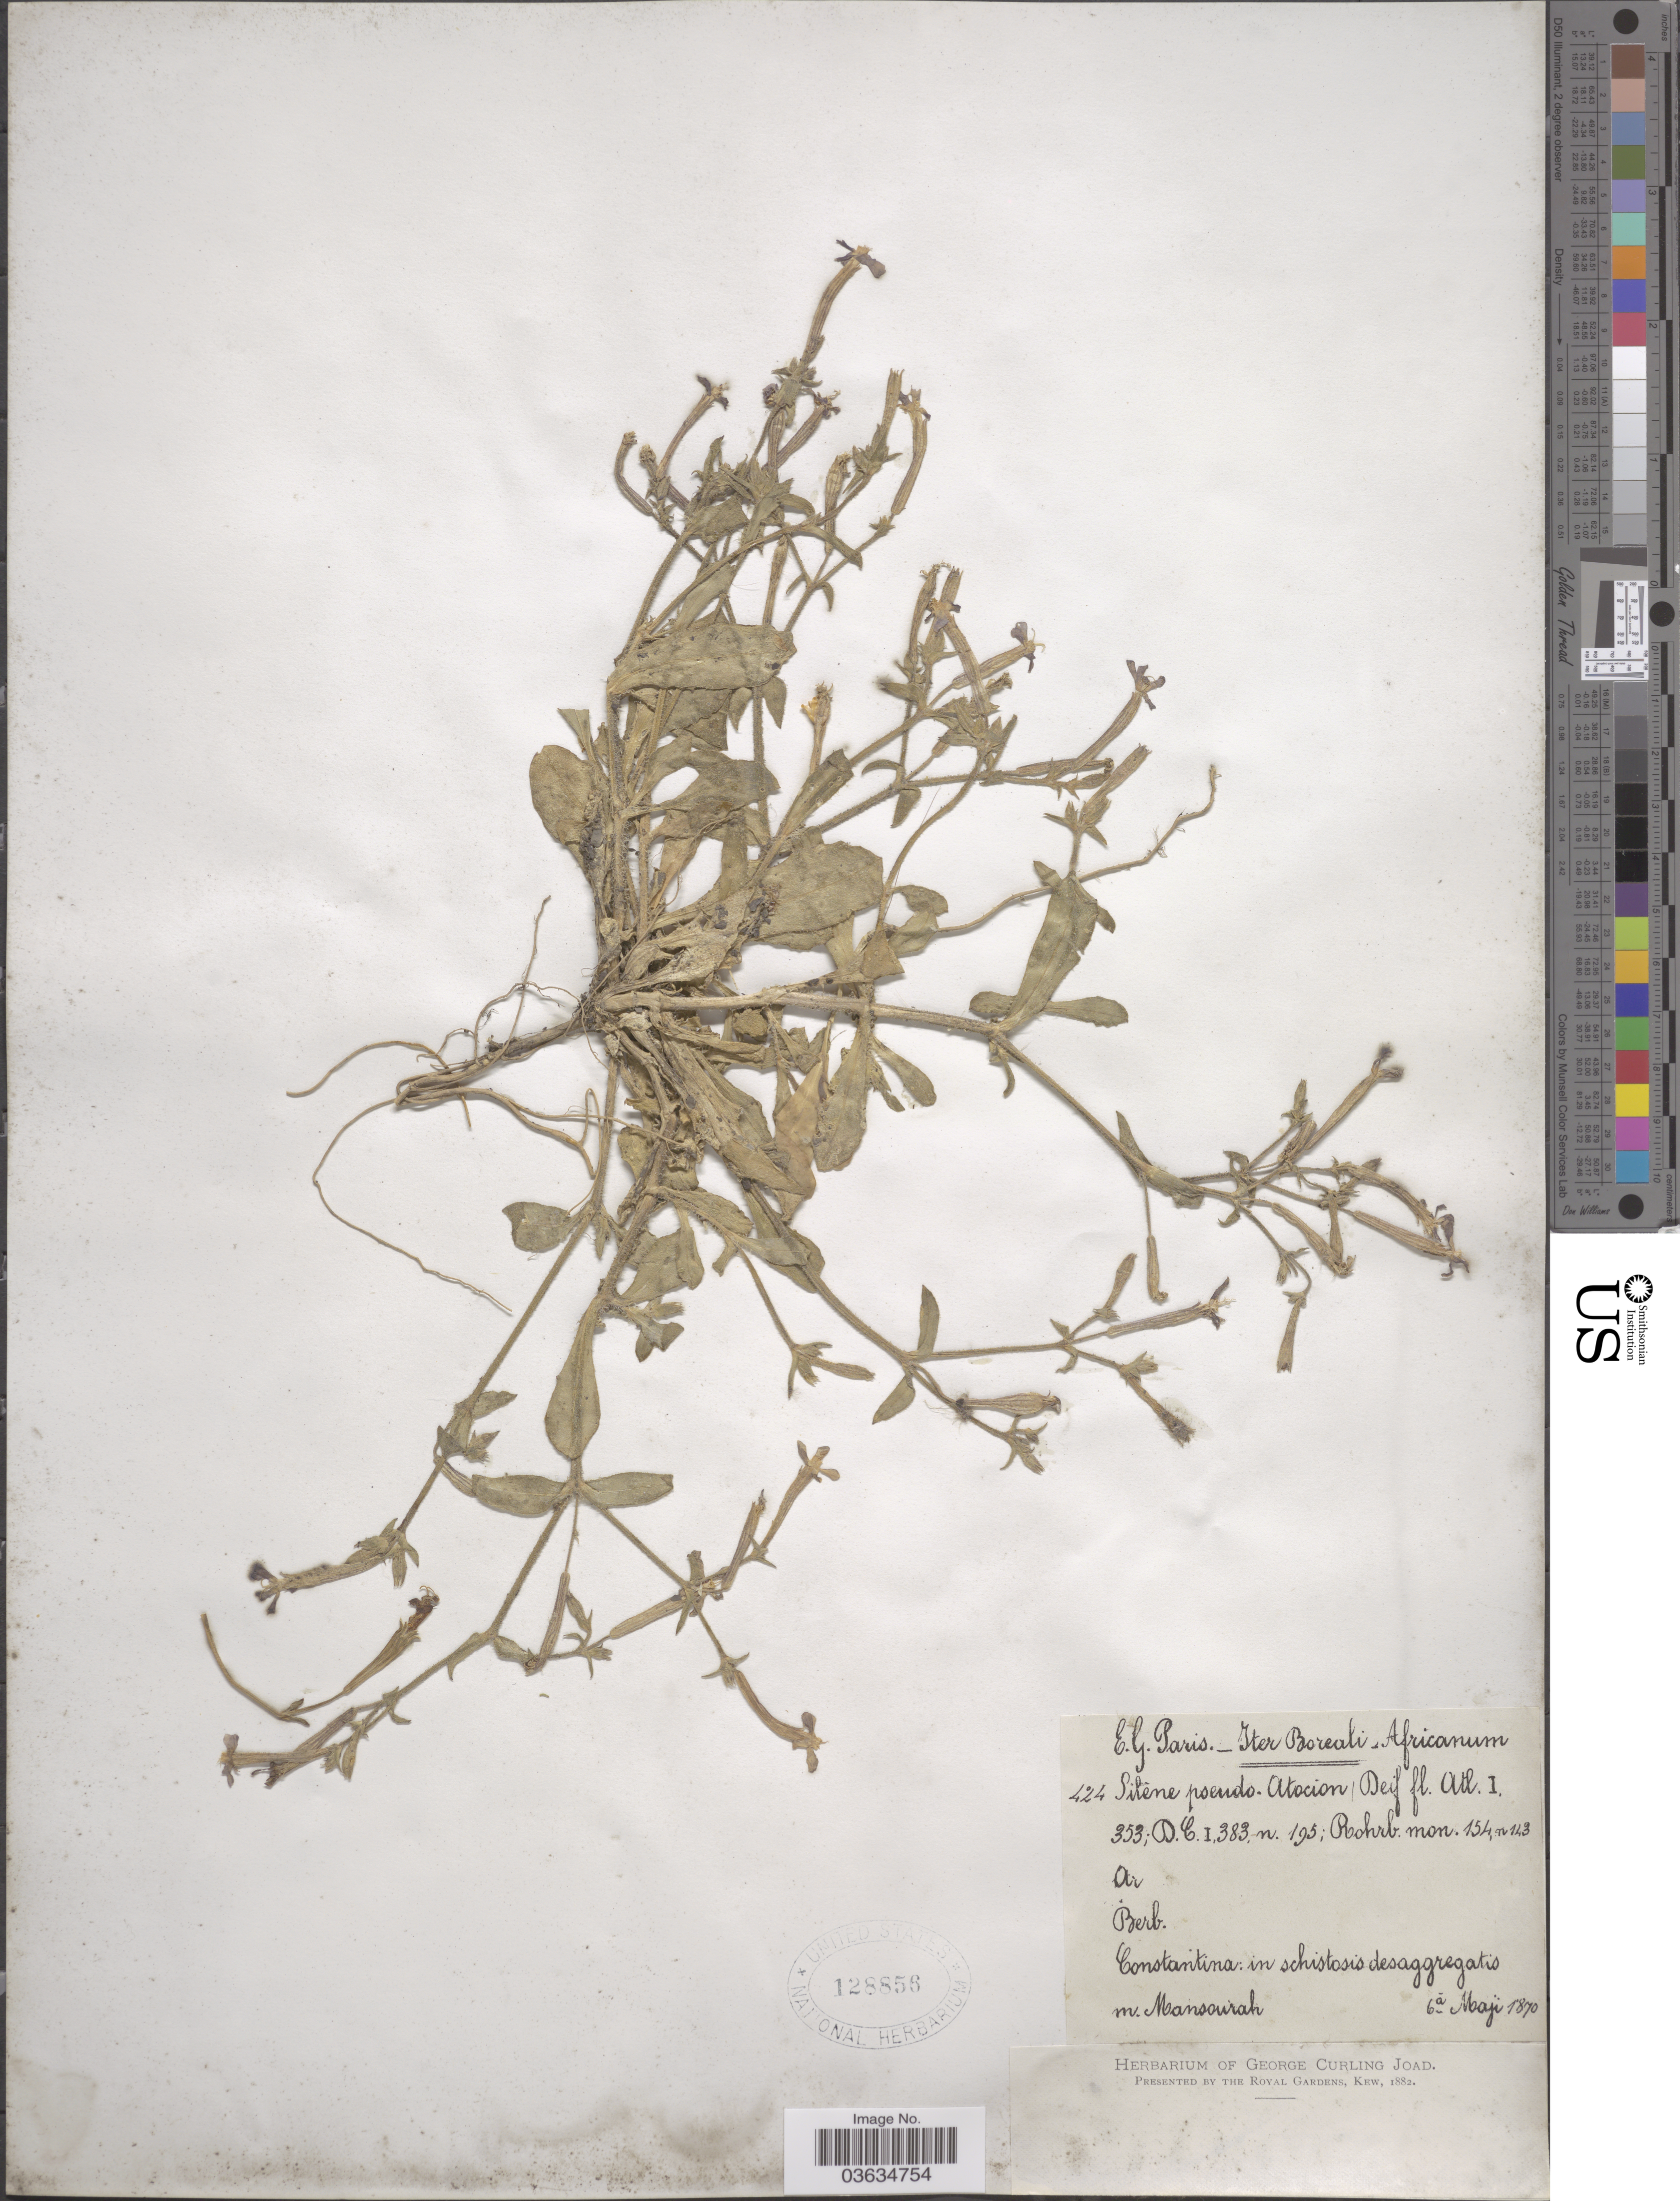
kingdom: Plantae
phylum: Tracheophyta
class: Magnoliopsida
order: Caryophyllales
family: Caryophyllaceae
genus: Silene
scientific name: Silene pseudoatocion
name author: Desf.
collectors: Paris, E.G.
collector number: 424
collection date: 1870-05-06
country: Algeria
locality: Iter Boreali - Africanum. Constantina: in schistosis desaggregatis m. Mansourah.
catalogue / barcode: US 128856